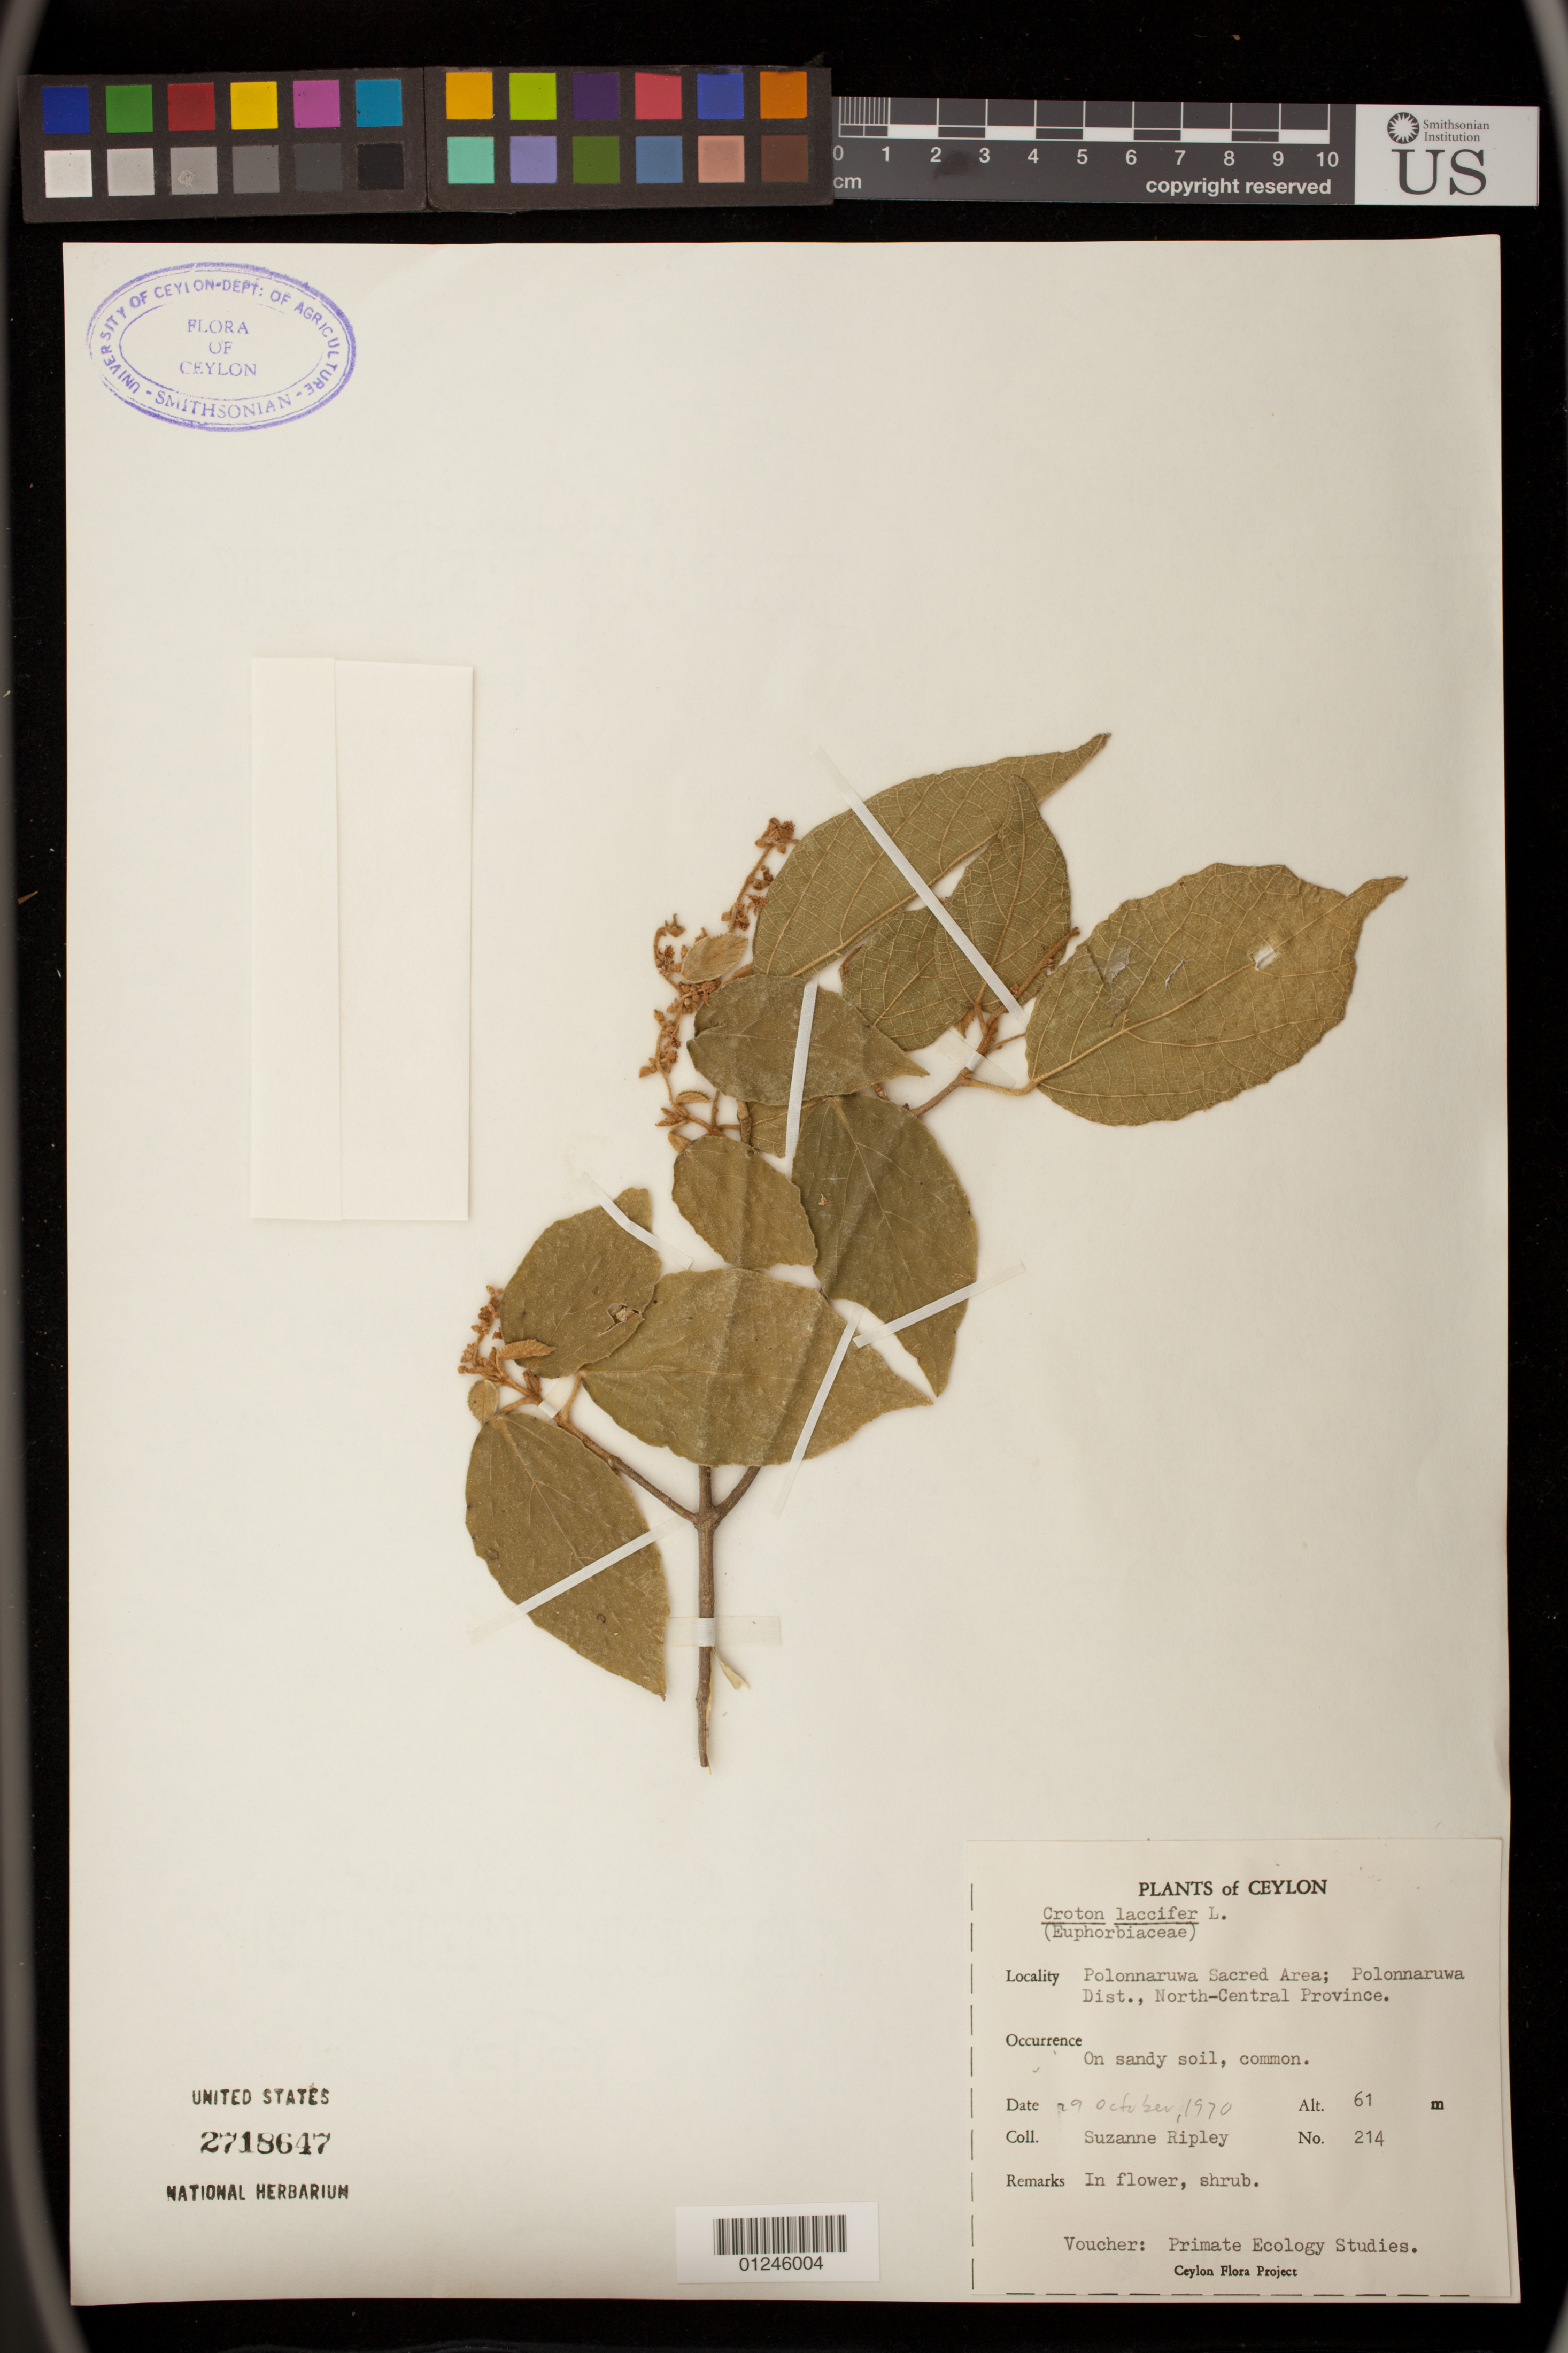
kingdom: Plantae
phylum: Tracheophyta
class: Magnoliopsida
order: Malpighiales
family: Euphorbiaceae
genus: Croton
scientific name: Croton lacciferus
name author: Blanco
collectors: S. Ripley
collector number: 214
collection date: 1970-10-29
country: Sri Lanka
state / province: North Western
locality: Polonnaruwa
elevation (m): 61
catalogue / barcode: US 2718647